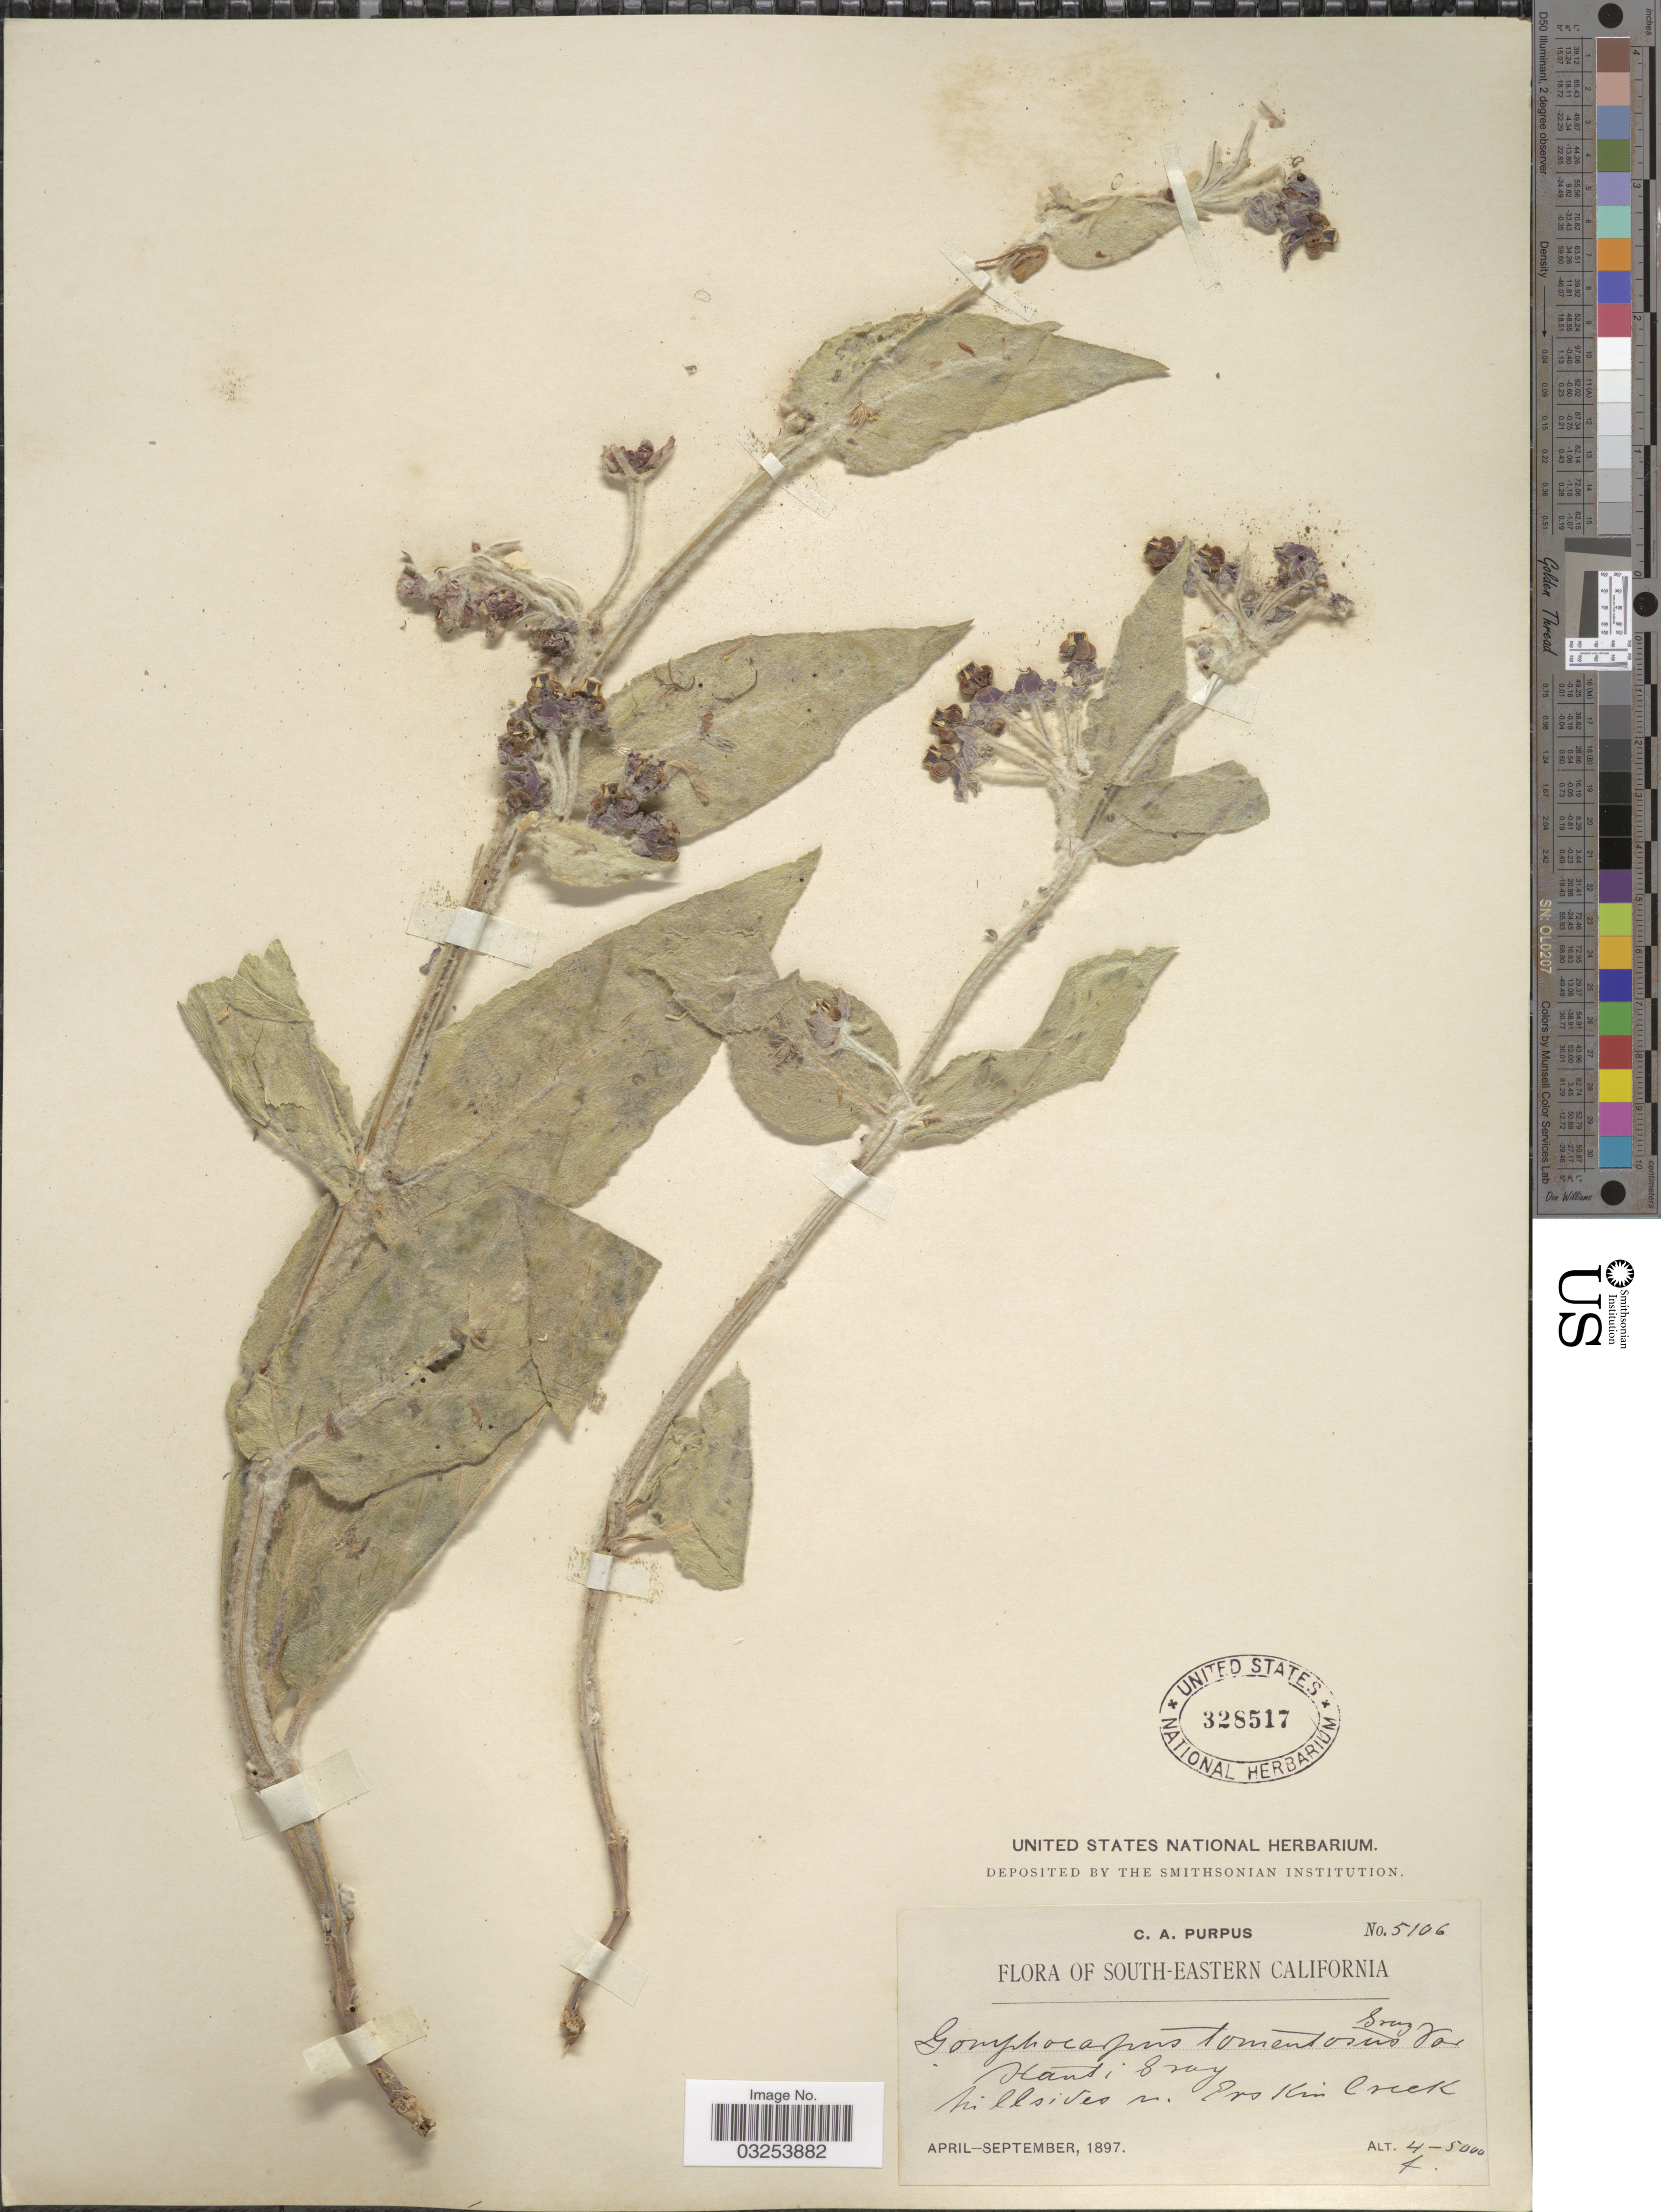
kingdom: Plantae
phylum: Tracheophyta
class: Magnoliopsida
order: Gentianales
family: Apocynaceae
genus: Asclepias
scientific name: Asclepias californica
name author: Greene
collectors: C. A. Purpus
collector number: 5106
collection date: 1897-04/1897-09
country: United States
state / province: California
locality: Southeastern California. Hillsides n. Erskine Creek.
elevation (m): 1219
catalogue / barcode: US 328517